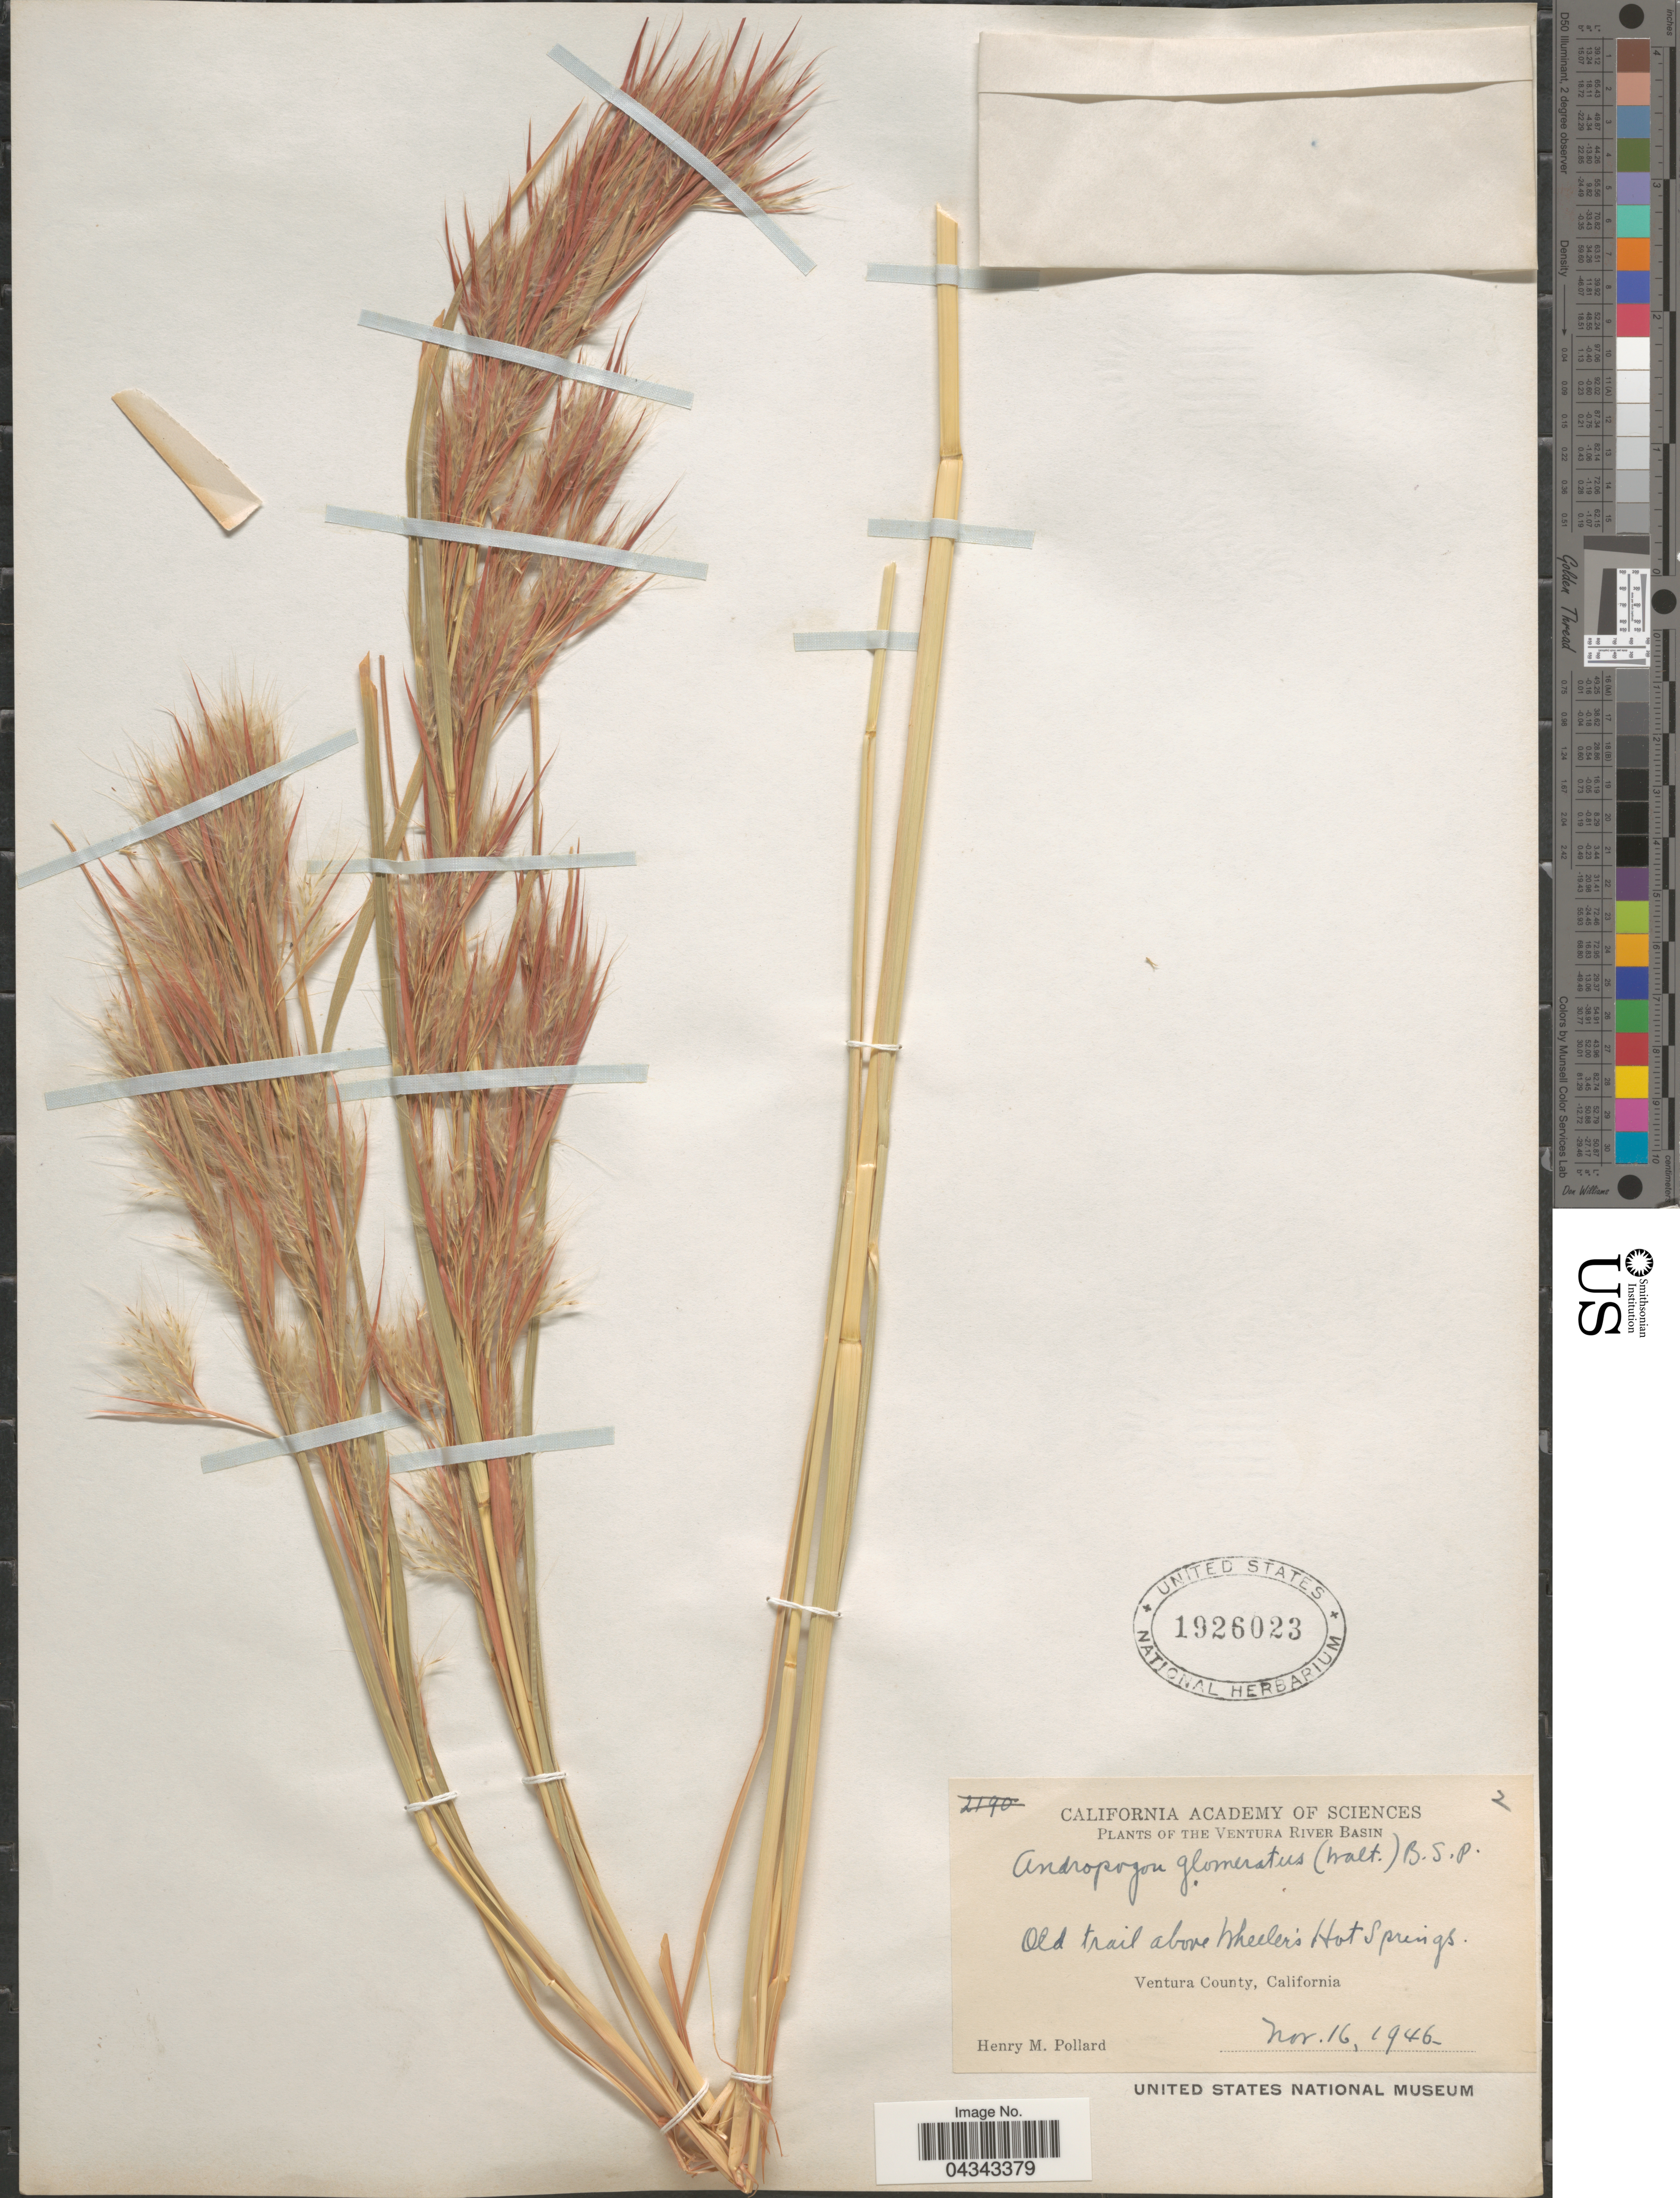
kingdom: Plantae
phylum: Tracheophyta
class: Liliopsida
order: Poales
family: Poaceae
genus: Andropogon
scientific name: Andropogon glomeratus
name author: (Walter) Britton, Stearns & Poggenb.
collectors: H. M. Pollard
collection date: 1946-11-16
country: United States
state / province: California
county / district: Ventura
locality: The Ventura River Basin. Old trail above Wheeler's Hot Springs. Ventura County.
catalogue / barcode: US 1926023